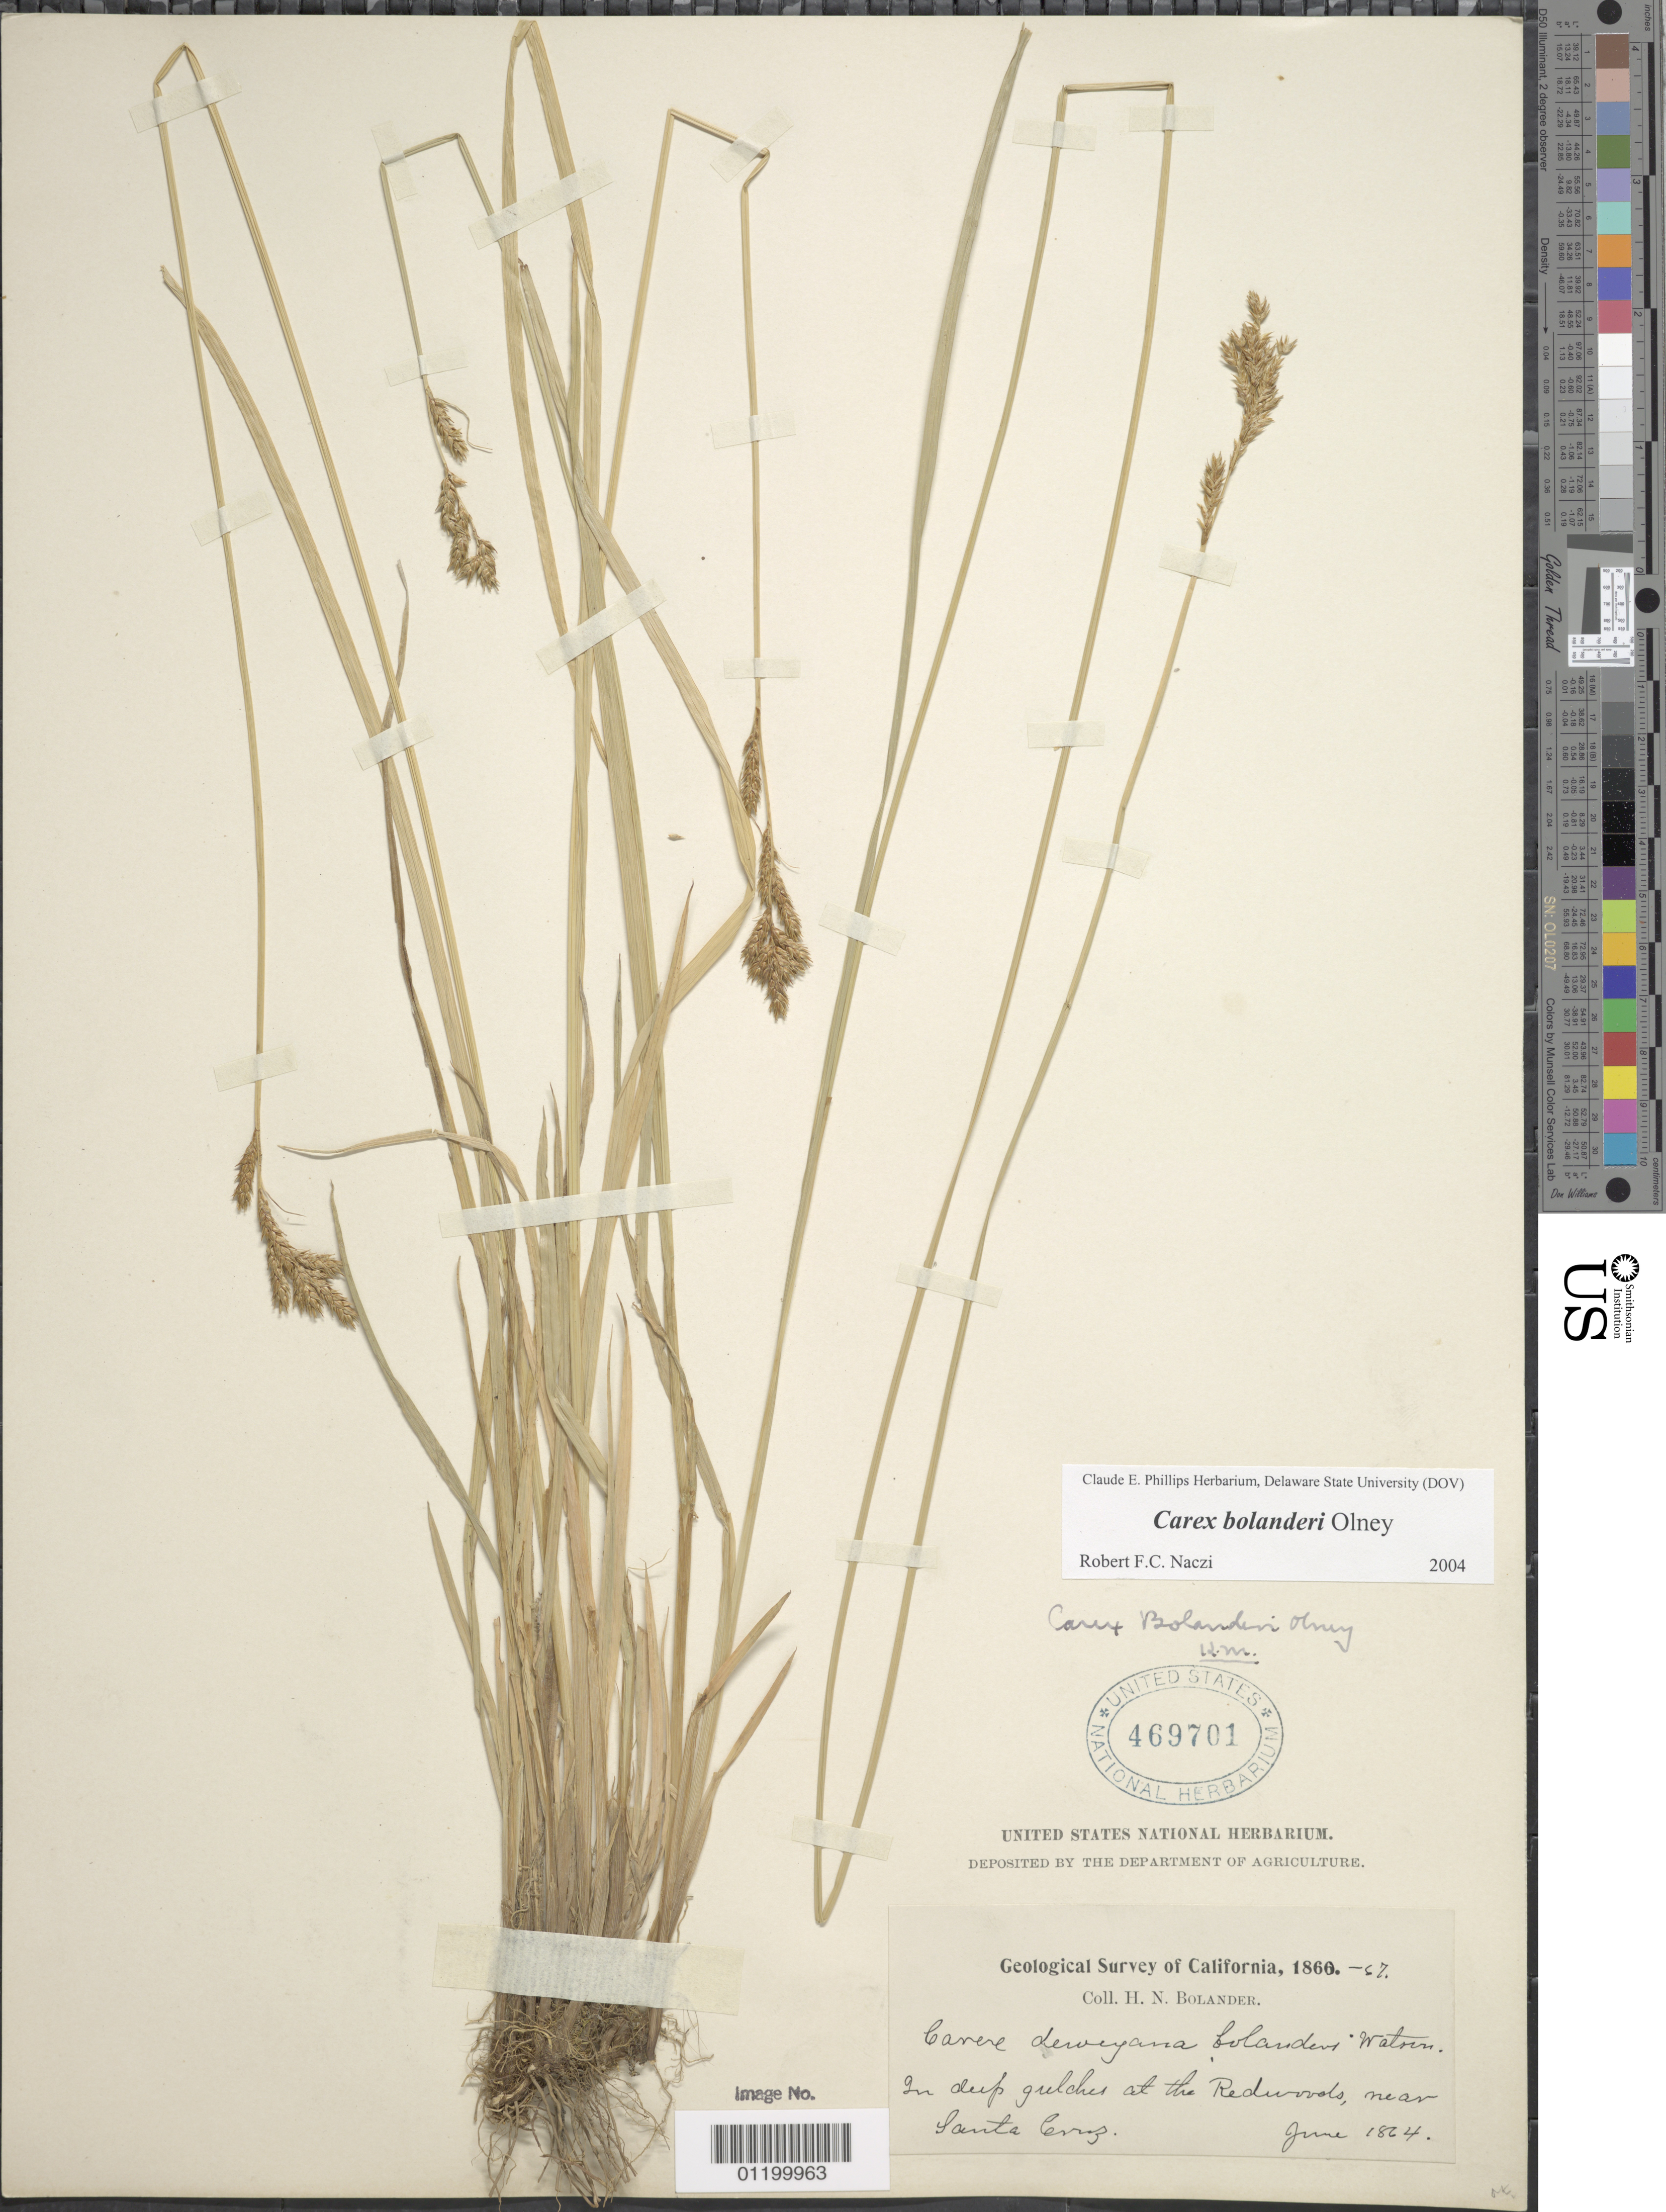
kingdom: Plantae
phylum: Tracheophyta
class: Liliopsida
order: Poales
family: Cyperaceae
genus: Carex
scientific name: Carex bolanderi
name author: Olney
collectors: H. Bolander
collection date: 1864-06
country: United States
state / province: California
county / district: Santa Cruz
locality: In deep gulches, at the Redwoods, near Santa Cruz.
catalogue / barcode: US 469701